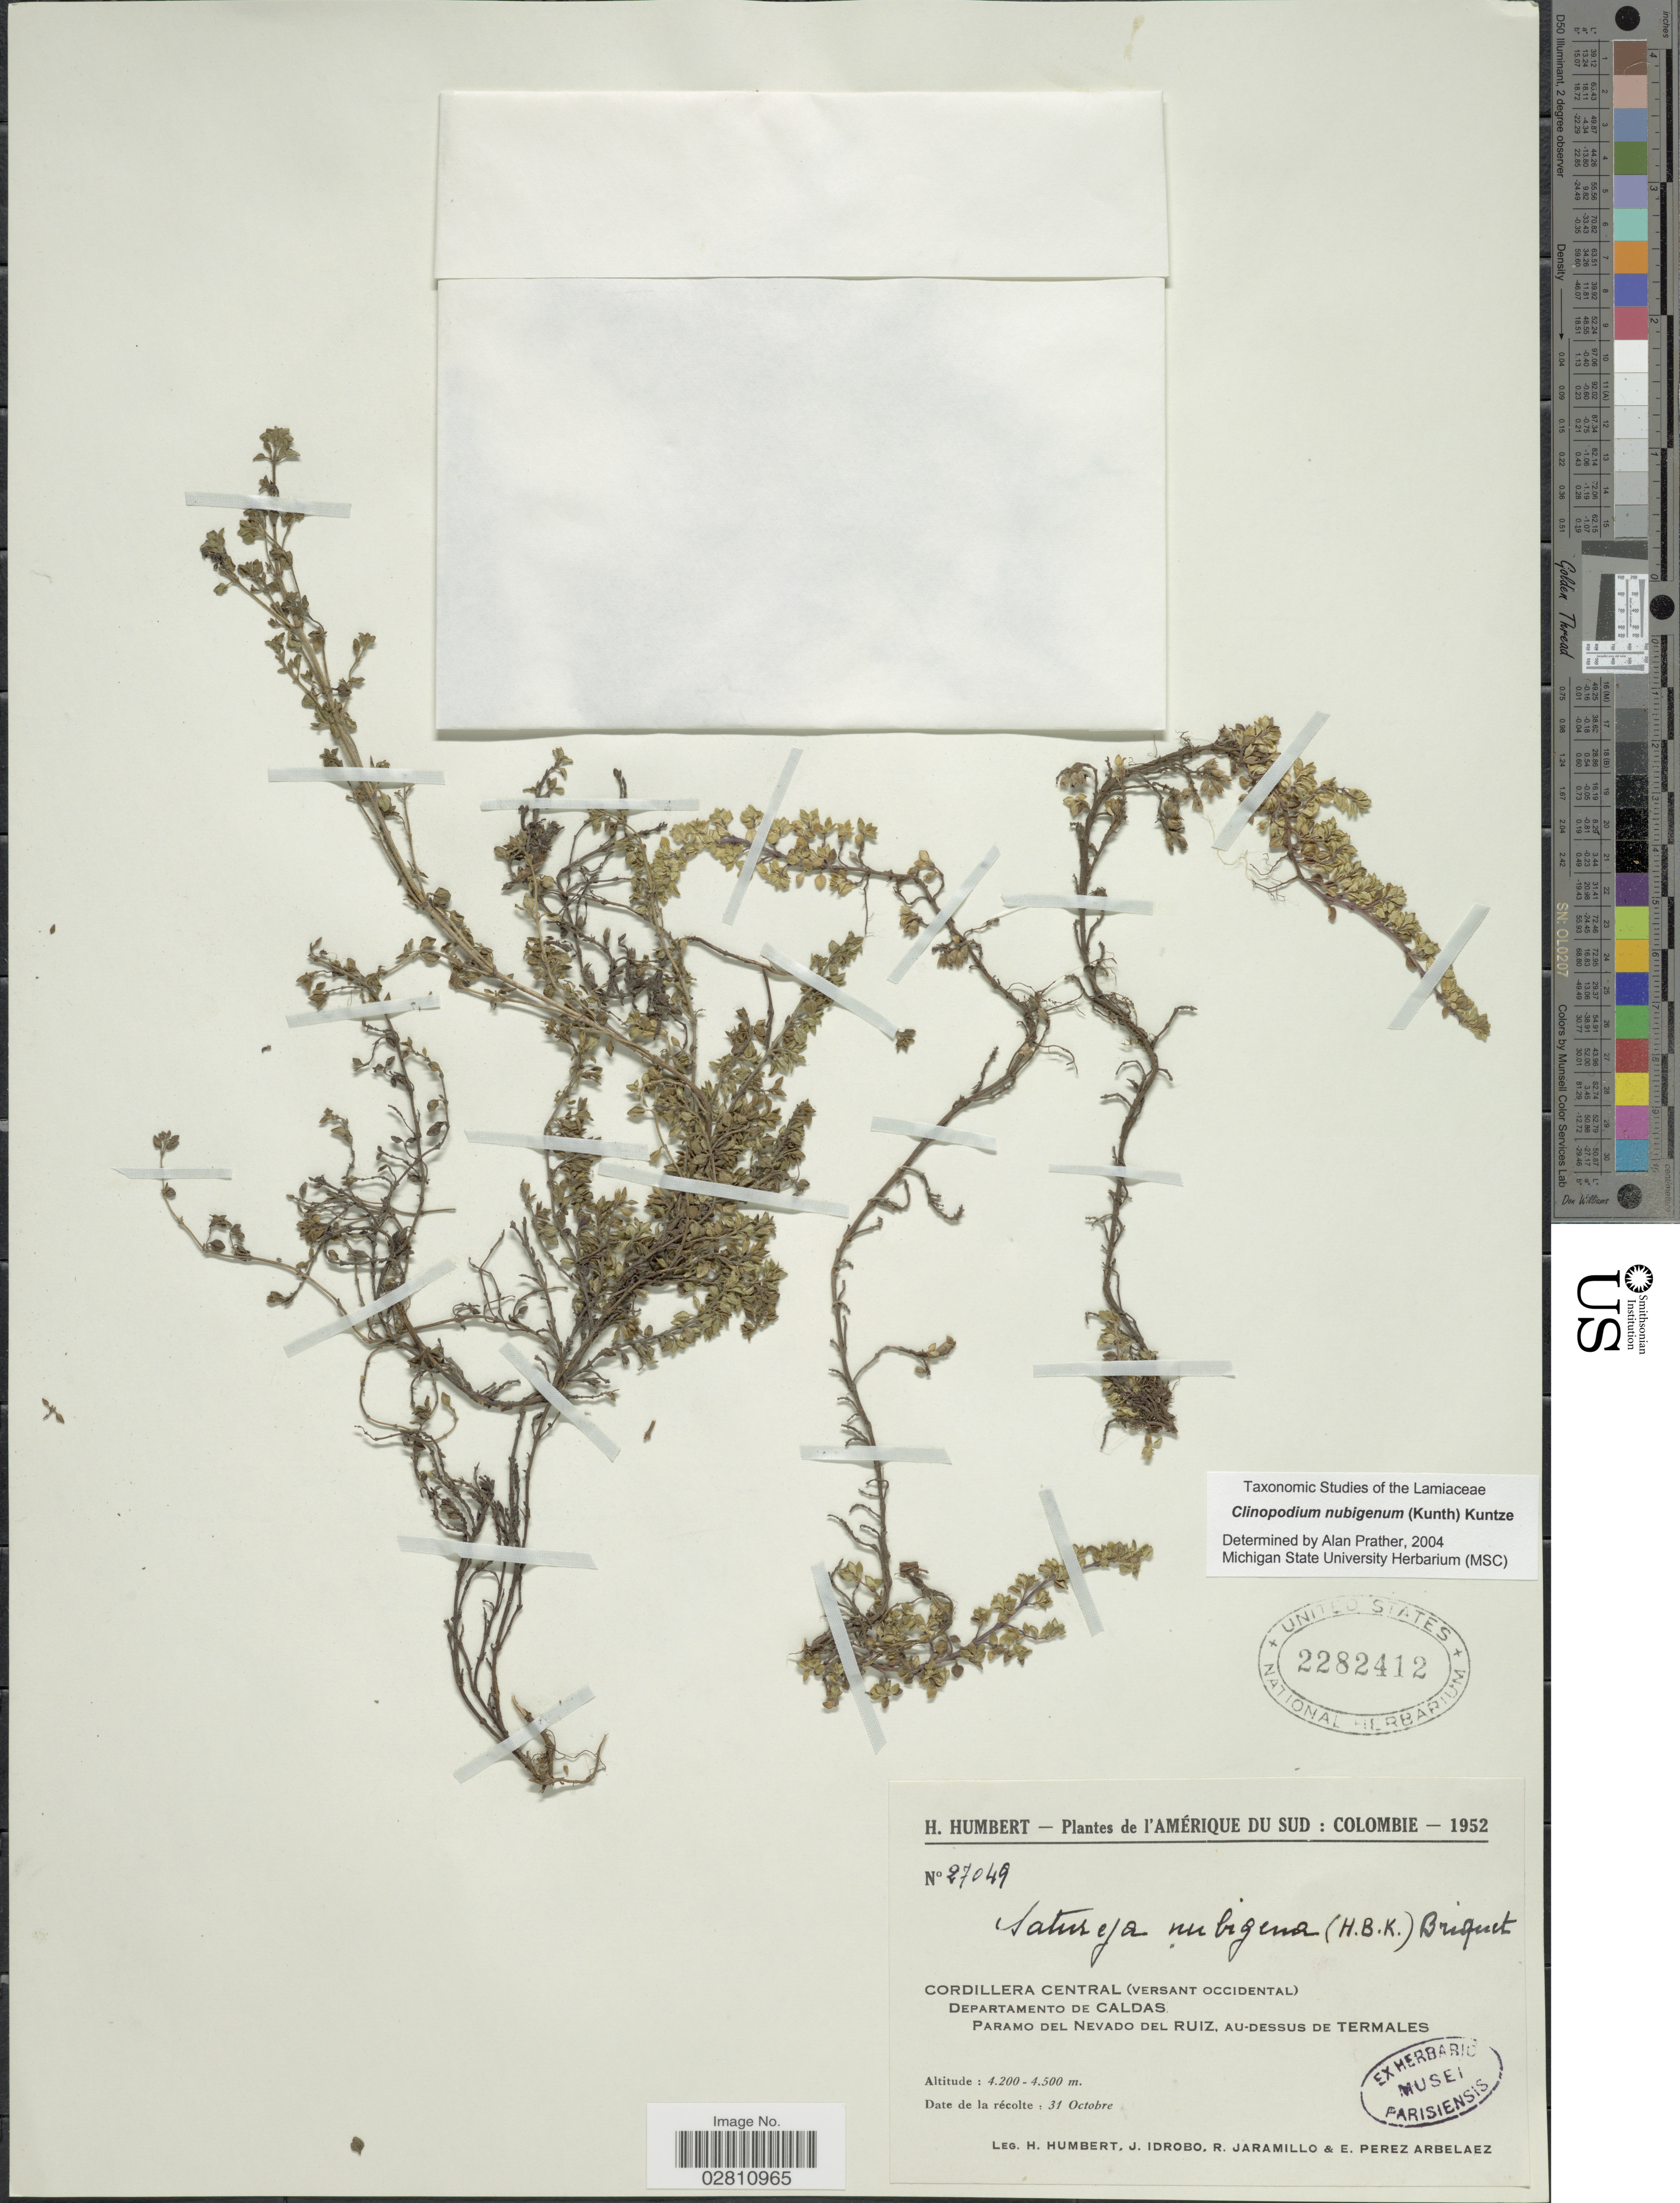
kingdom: Plantae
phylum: Tracheophyta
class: Magnoliopsida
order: Lamiales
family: Lamiaceae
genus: Clinopodium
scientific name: Clinopodium nubigenum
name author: (Kunth) Kuntze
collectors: H. Humbert, J. M. Idrobo, R. Jaramillo M. & E. Pérez Arbeláez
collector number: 27049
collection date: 1952-10-31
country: Colombia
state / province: Caldas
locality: L'Amérique Du Sud: Colombie, Cordillera Central (Versant Occidental) Departamento de Caldas, Paramo del Nevado Del Ruiz, au-dessus de Termales.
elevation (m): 4200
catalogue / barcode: US 2282412